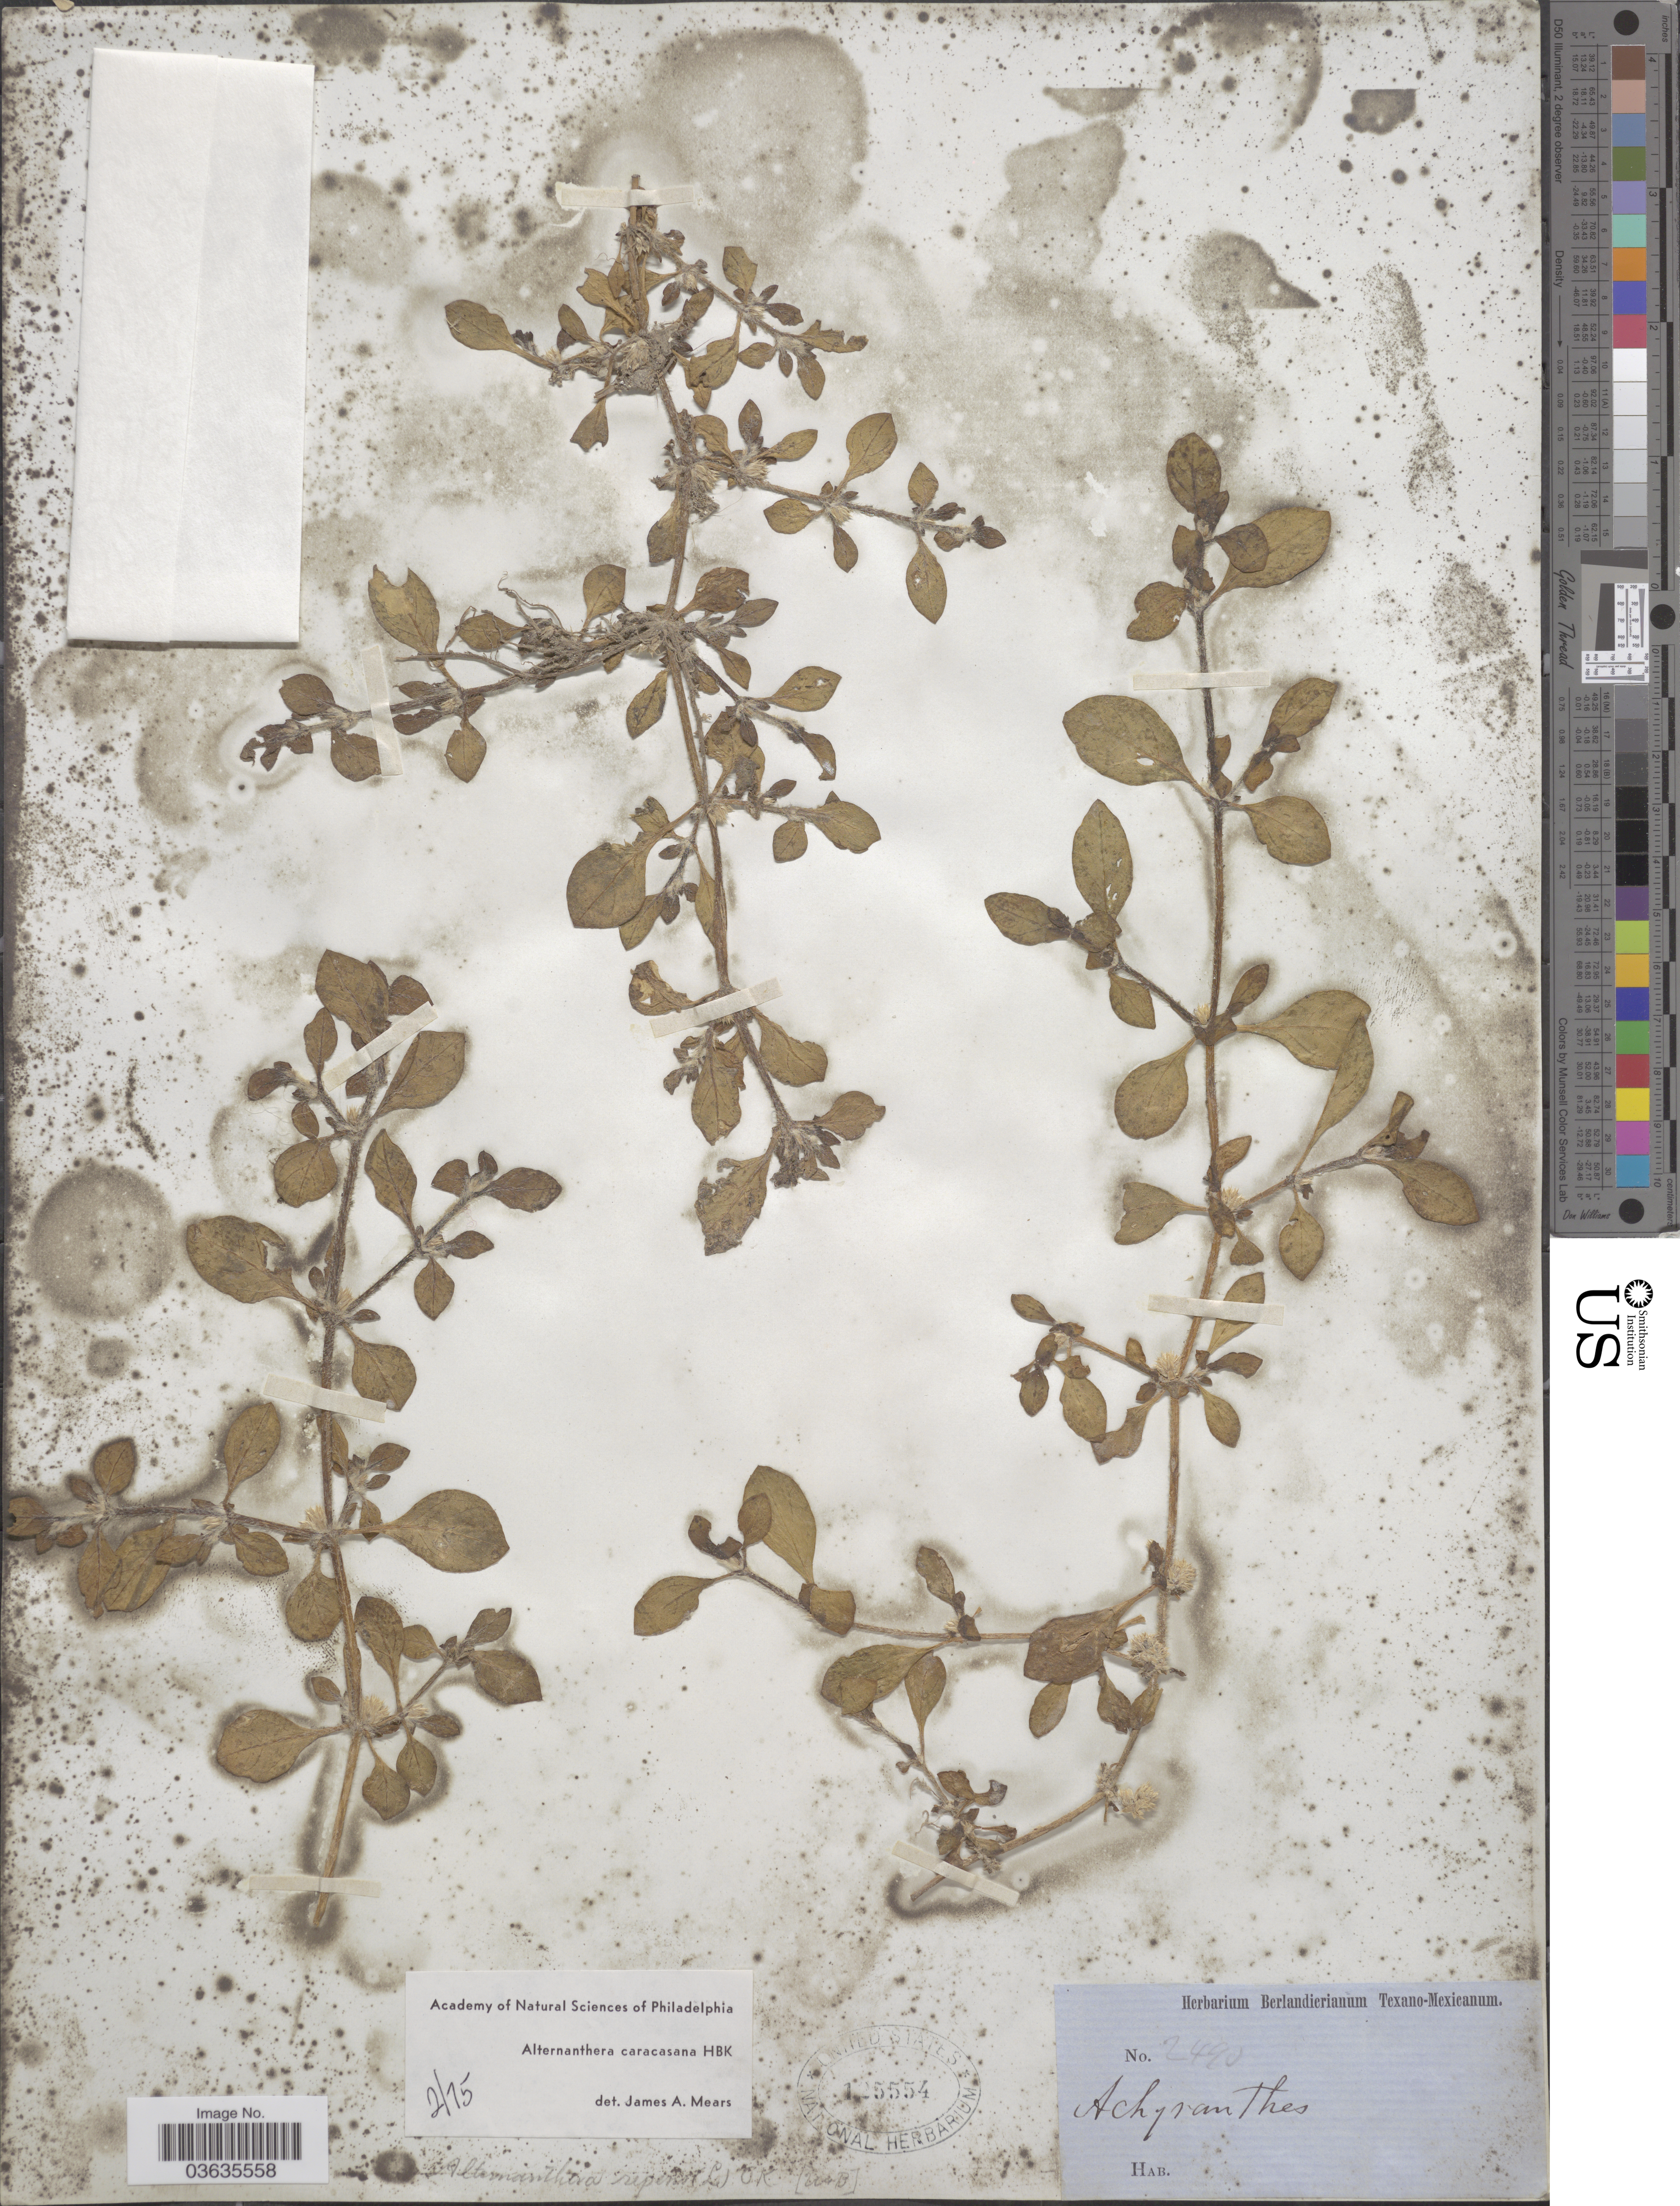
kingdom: Plantae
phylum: Tracheophyta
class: Magnoliopsida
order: Caryophyllales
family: Amaranthaceae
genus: Alternanthera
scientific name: Alternanthera caracasana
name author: Kunth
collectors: ex Herb. Berlandierianum Texano-Mexicanum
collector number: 2490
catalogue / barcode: US 125554